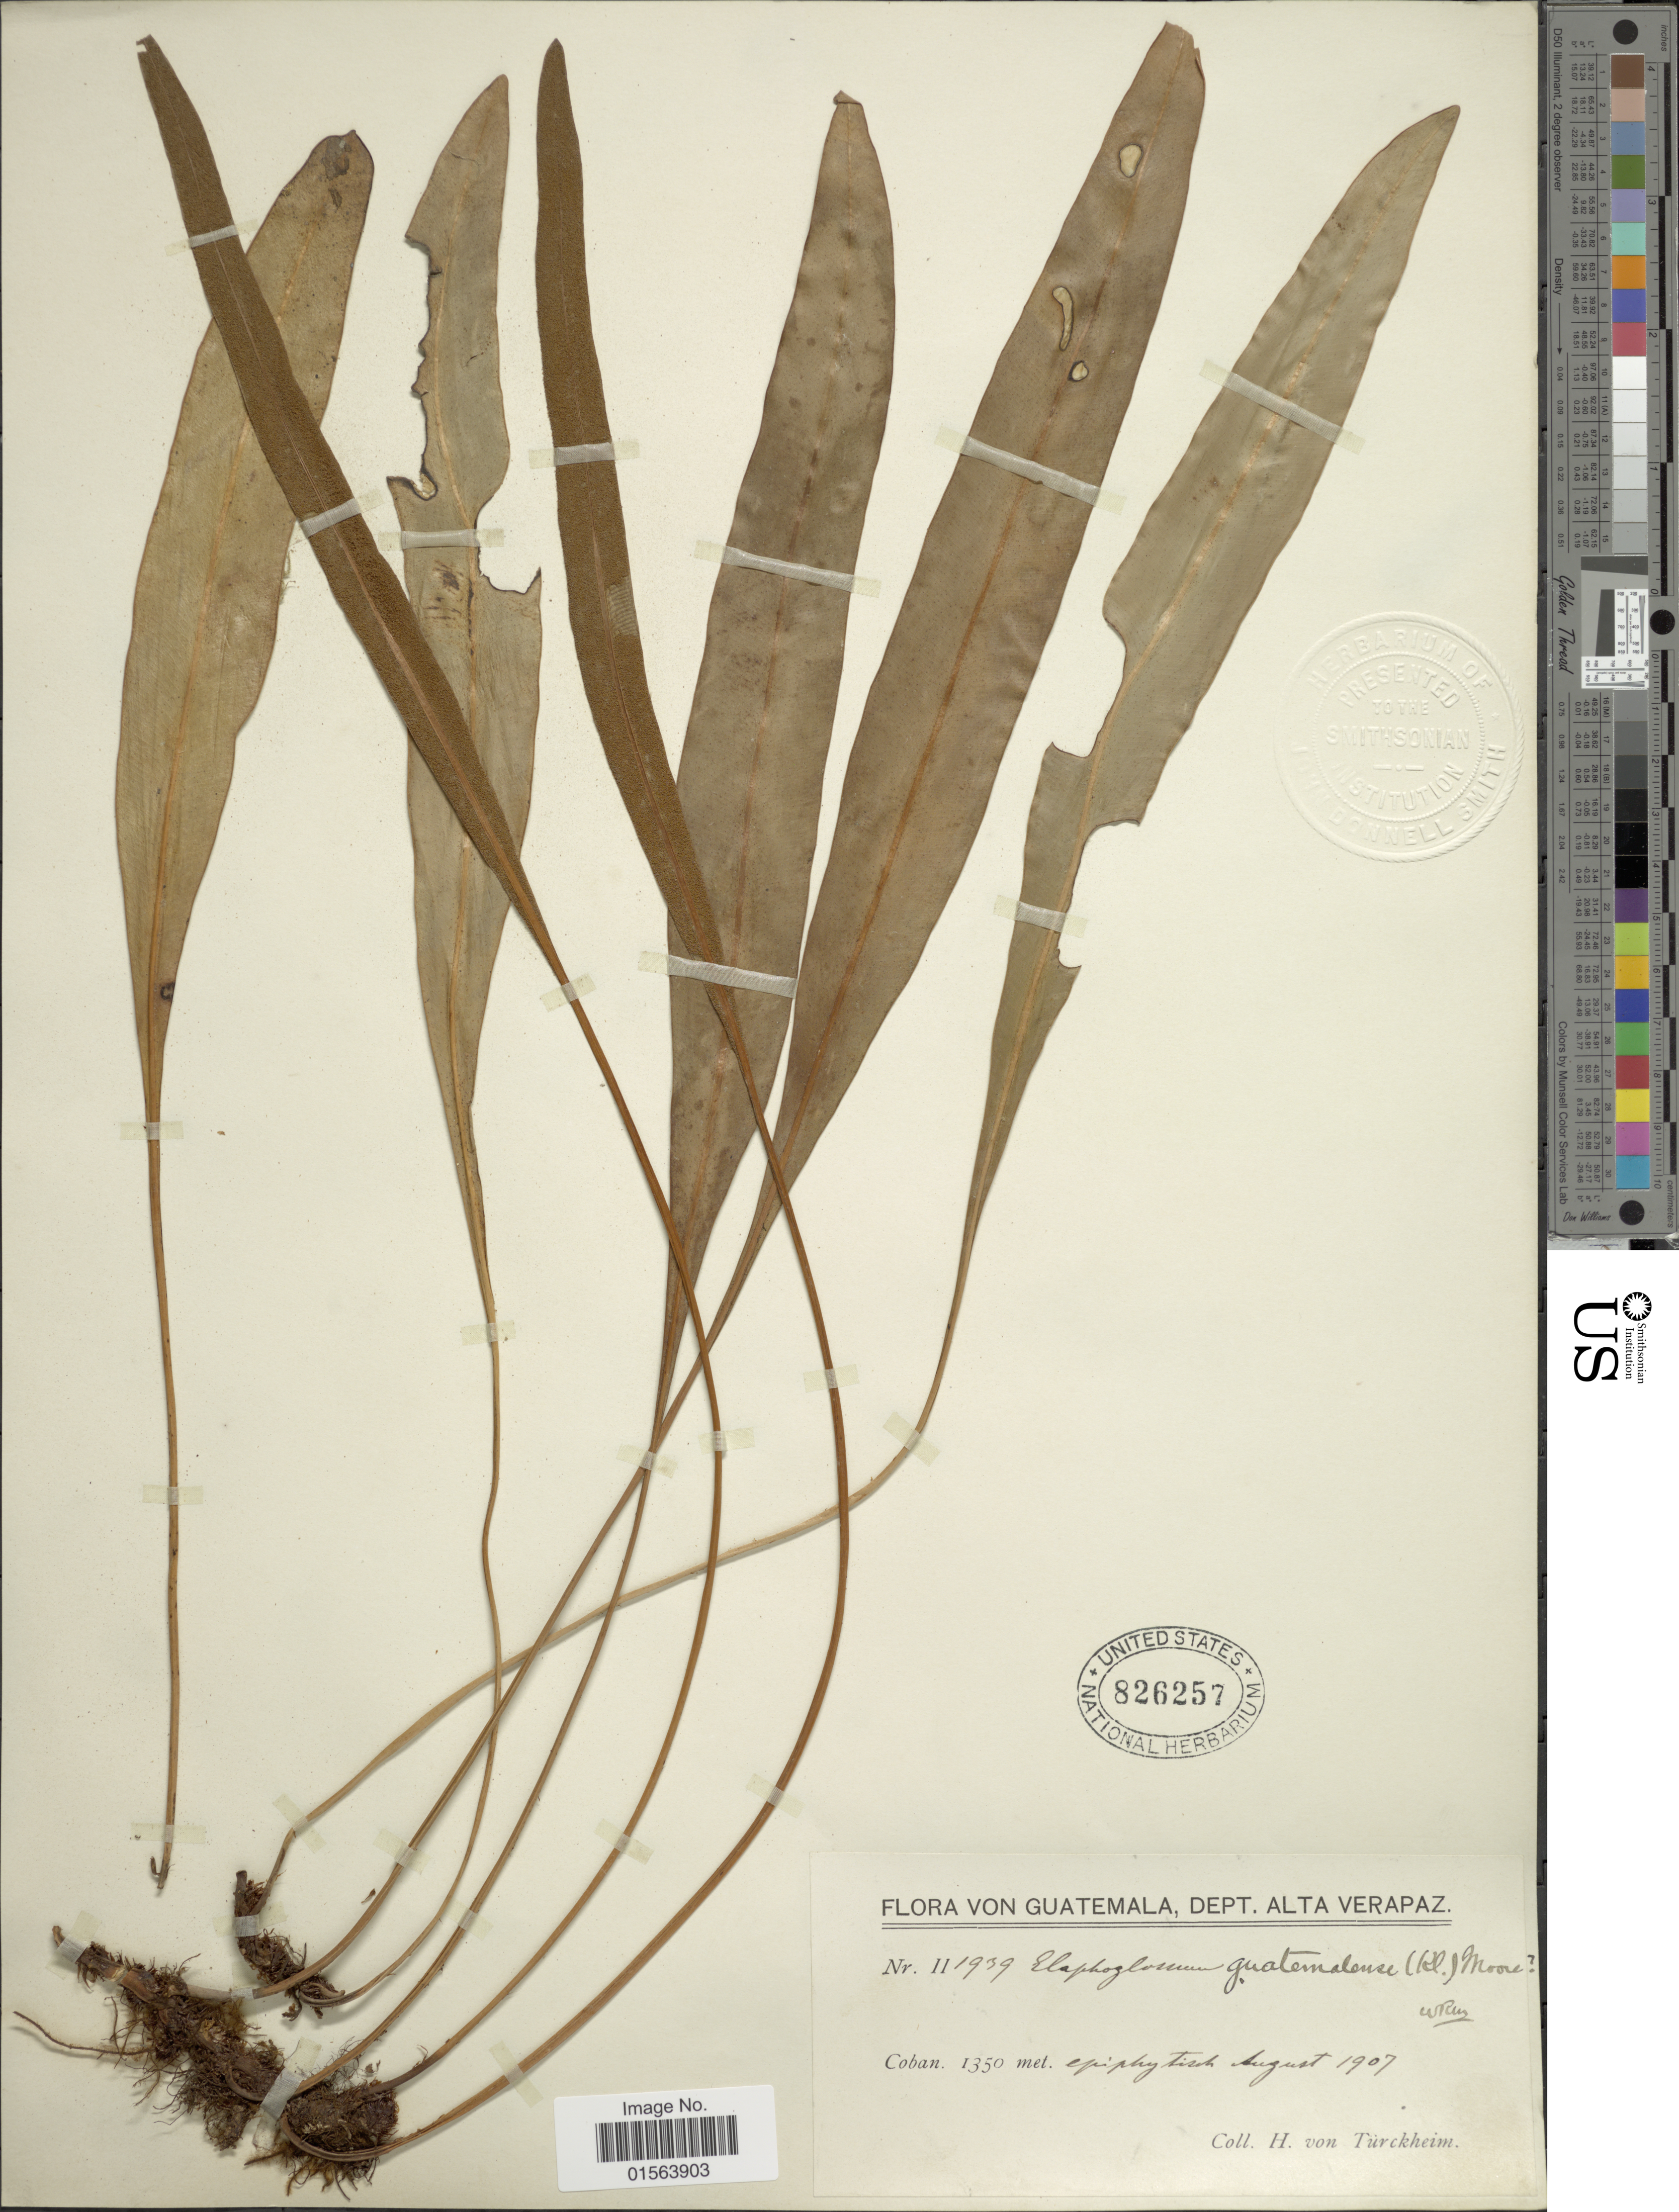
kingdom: Plantae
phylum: Tracheophyta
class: Polypodiopsida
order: Polypodiales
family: Dryopteridaceae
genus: Elaphoglossum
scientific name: Elaphoglossum guatemalense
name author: (Klotzsch) T. Moore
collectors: H. von Türckheim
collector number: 2/1939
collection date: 1907-08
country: Guatemala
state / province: Alta Verapaz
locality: Dept. Alta Verapaz, Coban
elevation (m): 1350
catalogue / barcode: US 826257